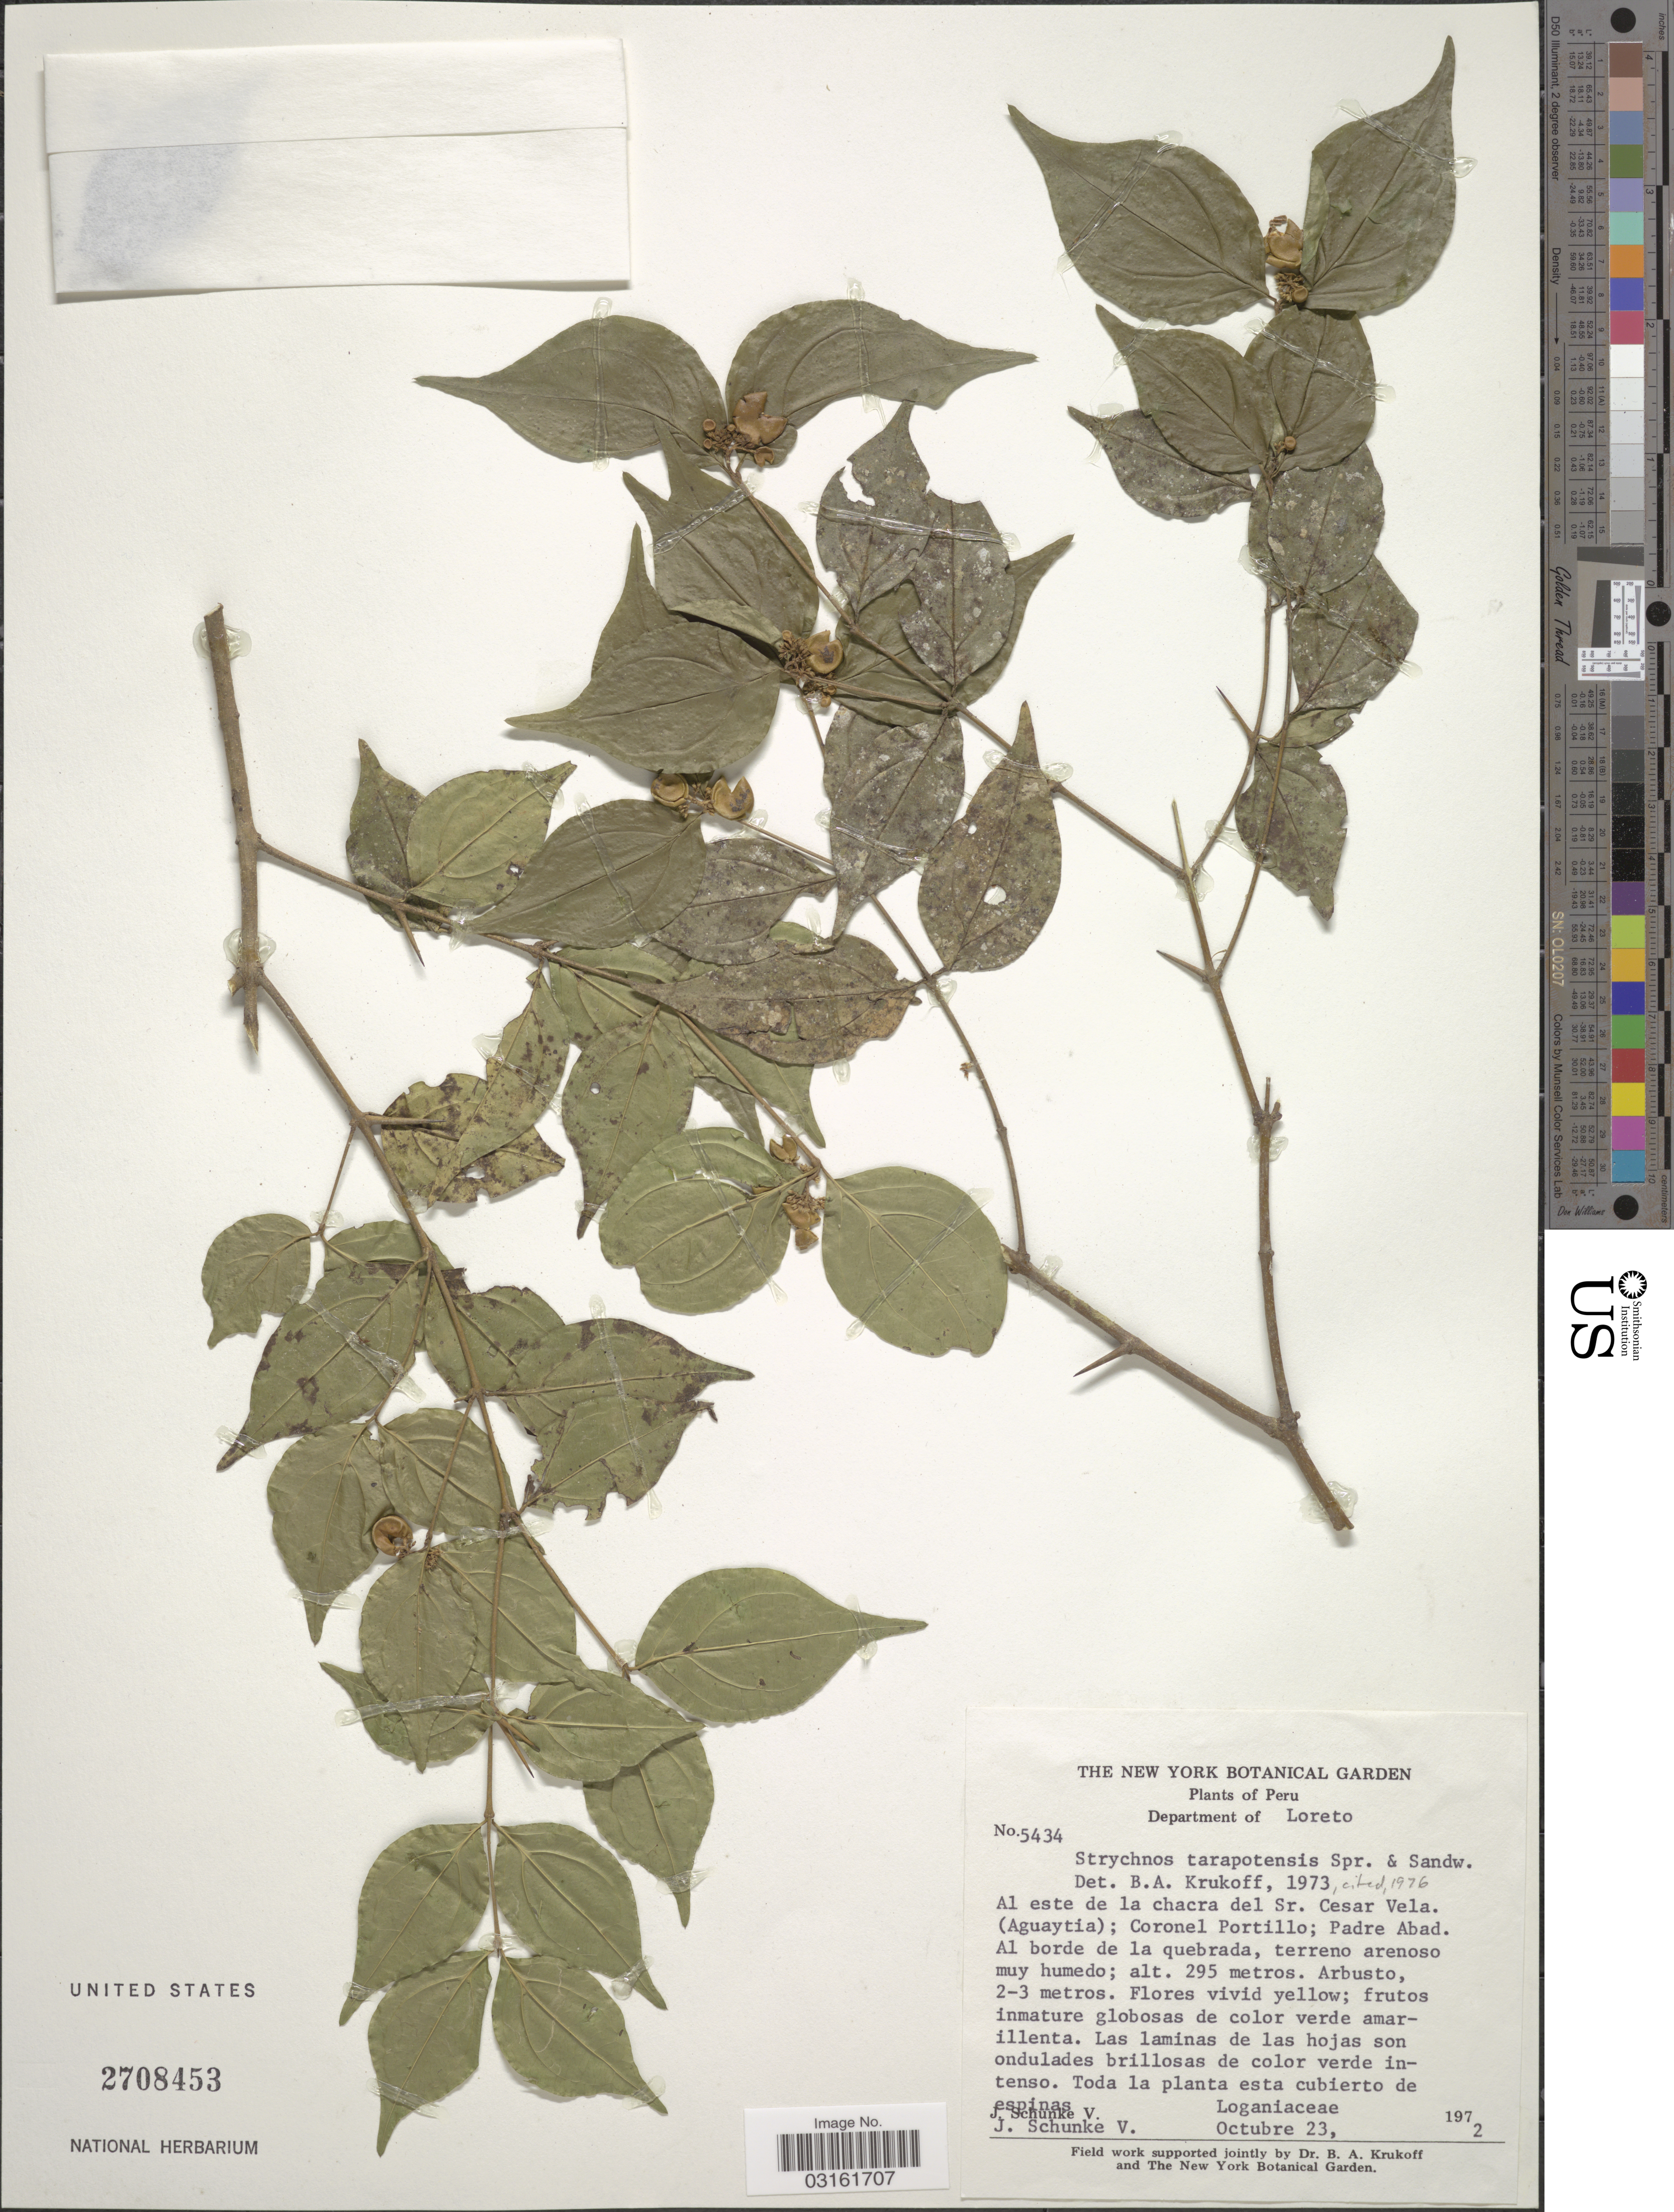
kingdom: Plantae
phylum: Tracheophyta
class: Magnoliopsida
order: Gentianales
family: Loganiaceae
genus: Strychnos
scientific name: Strychnos tarapotensis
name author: Sprague & Sandwith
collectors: J. Schunke Vigo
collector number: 5434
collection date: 1972-10-23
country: Peru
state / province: Loreto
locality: Department of Loreto. Al este de la chacra del Sr. Cesar Vela. (Aguaytia); Coronel Portillo; Padre Abad. Al borde de la quebrada.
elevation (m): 295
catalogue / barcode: US 2708453